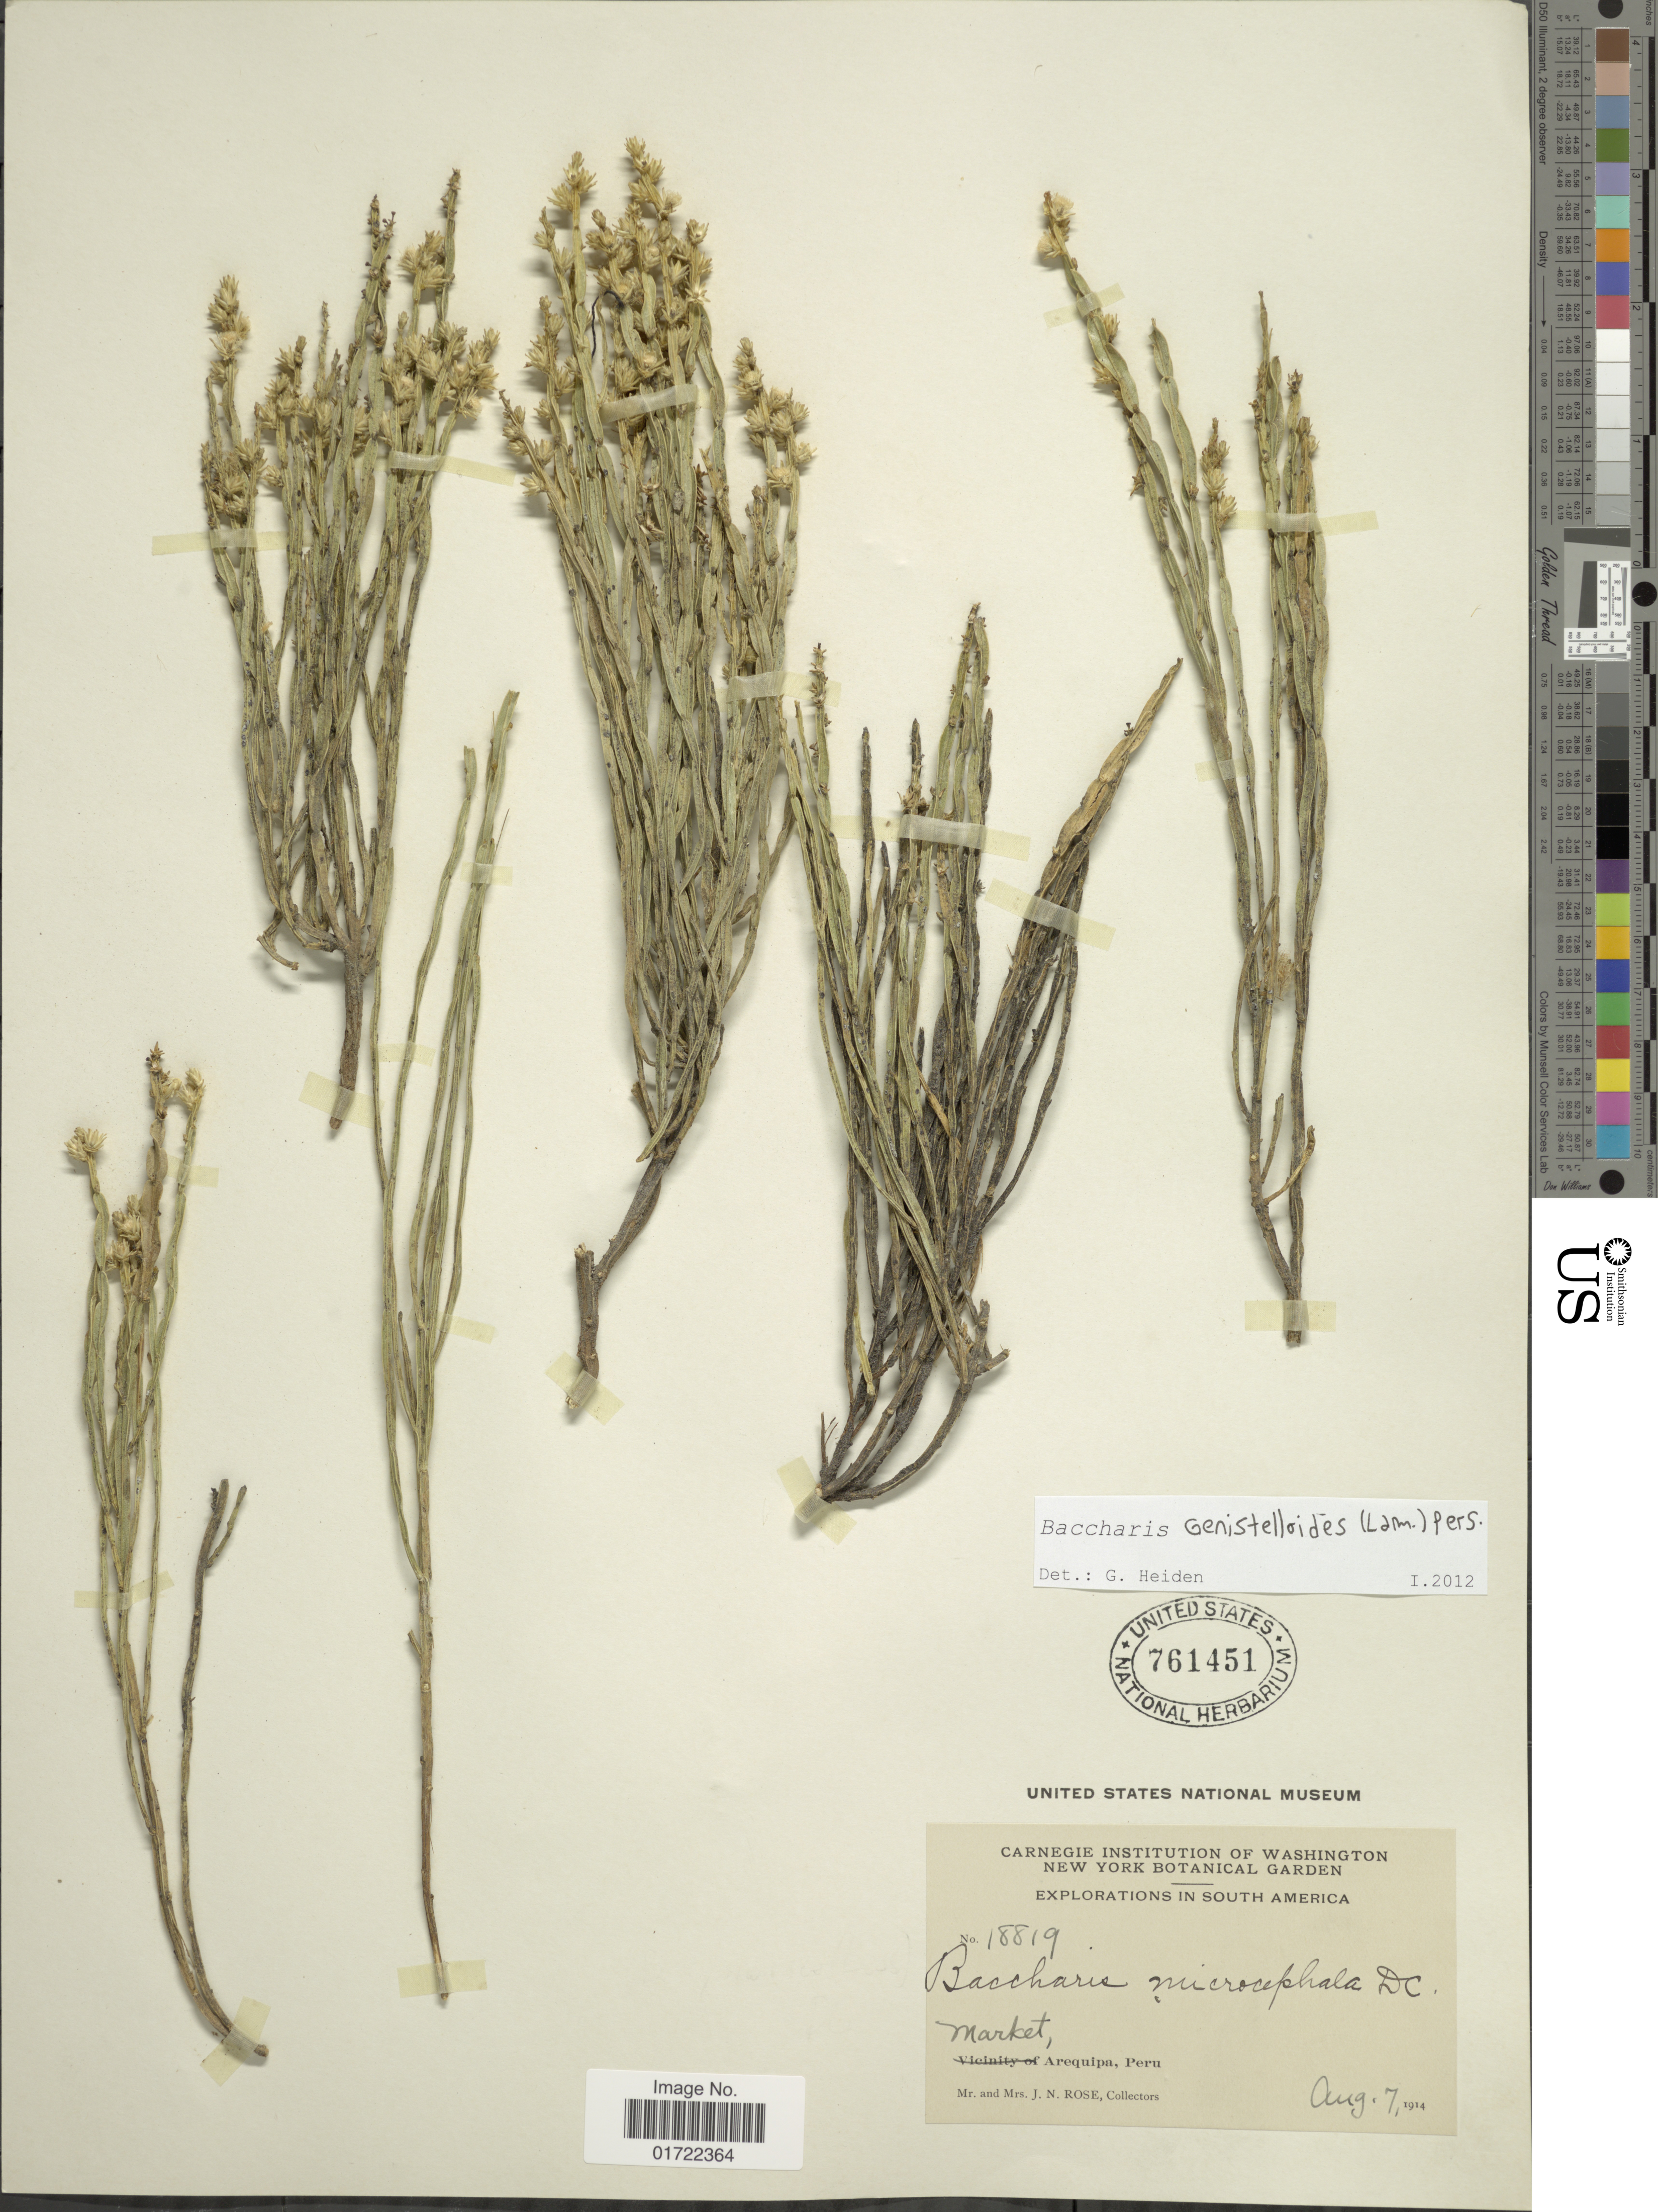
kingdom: Plantae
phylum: Tracheophyta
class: Magnoliopsida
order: Asterales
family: Asteraceae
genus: Baccharis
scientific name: Baccharis genistelloides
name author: (Lam.) Pers.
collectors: J. N. Rose & L. B. Rose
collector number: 18819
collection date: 1914-08-07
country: Peru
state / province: Arequipa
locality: South America, Market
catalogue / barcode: US 761451